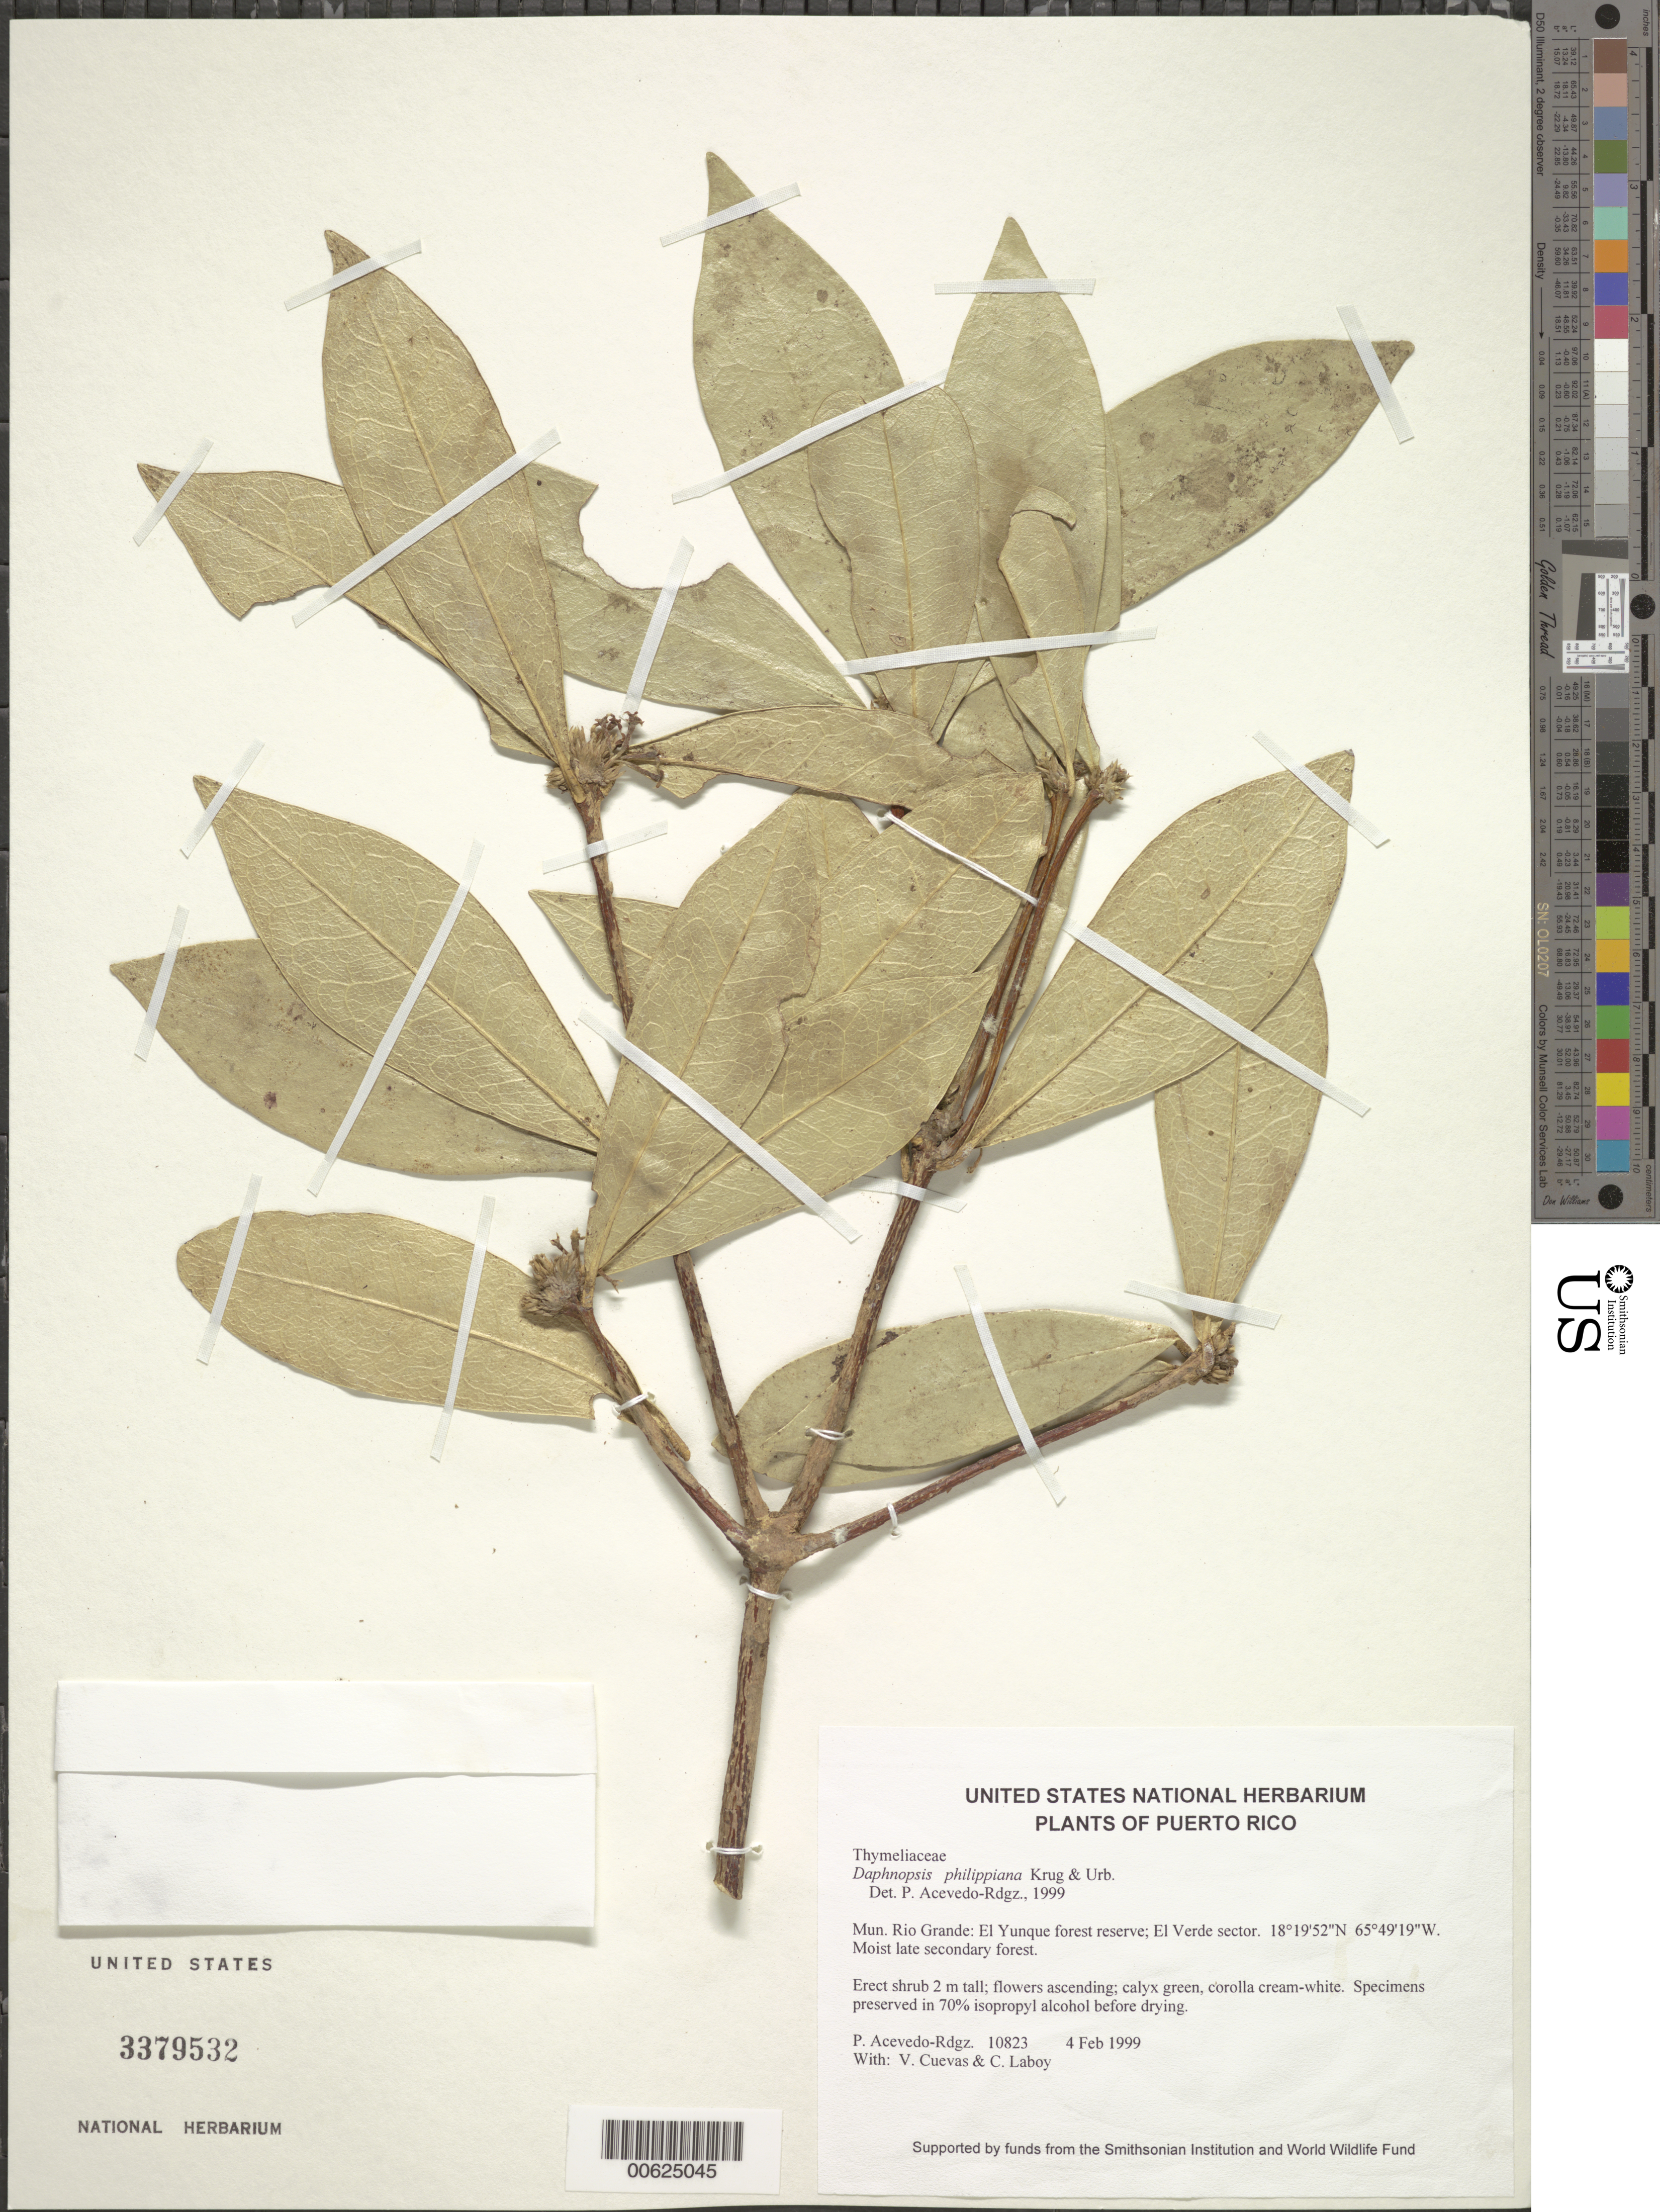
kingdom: Plantae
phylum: Tracheophyta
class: Magnoliopsida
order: Malvales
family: Thymelaeaceae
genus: Daphnopsis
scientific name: Daphnopsis philippiana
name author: Krug & Urb.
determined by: Acevedo-Rodríguez, P., (BOT), Smithsonian Institution - National Museum of Natural History (UNITED STATES)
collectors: P. Acevedo-Rodr., V. Cuevas & C. Laboy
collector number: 10823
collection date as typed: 04 Feb 1999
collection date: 1999-02-04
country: Puerto Rico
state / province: Río Grande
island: Puerto Rico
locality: Rio Grande: El Yunque forest reserve; El Verde sector.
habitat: Moist late secondary forest.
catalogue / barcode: US 3379532